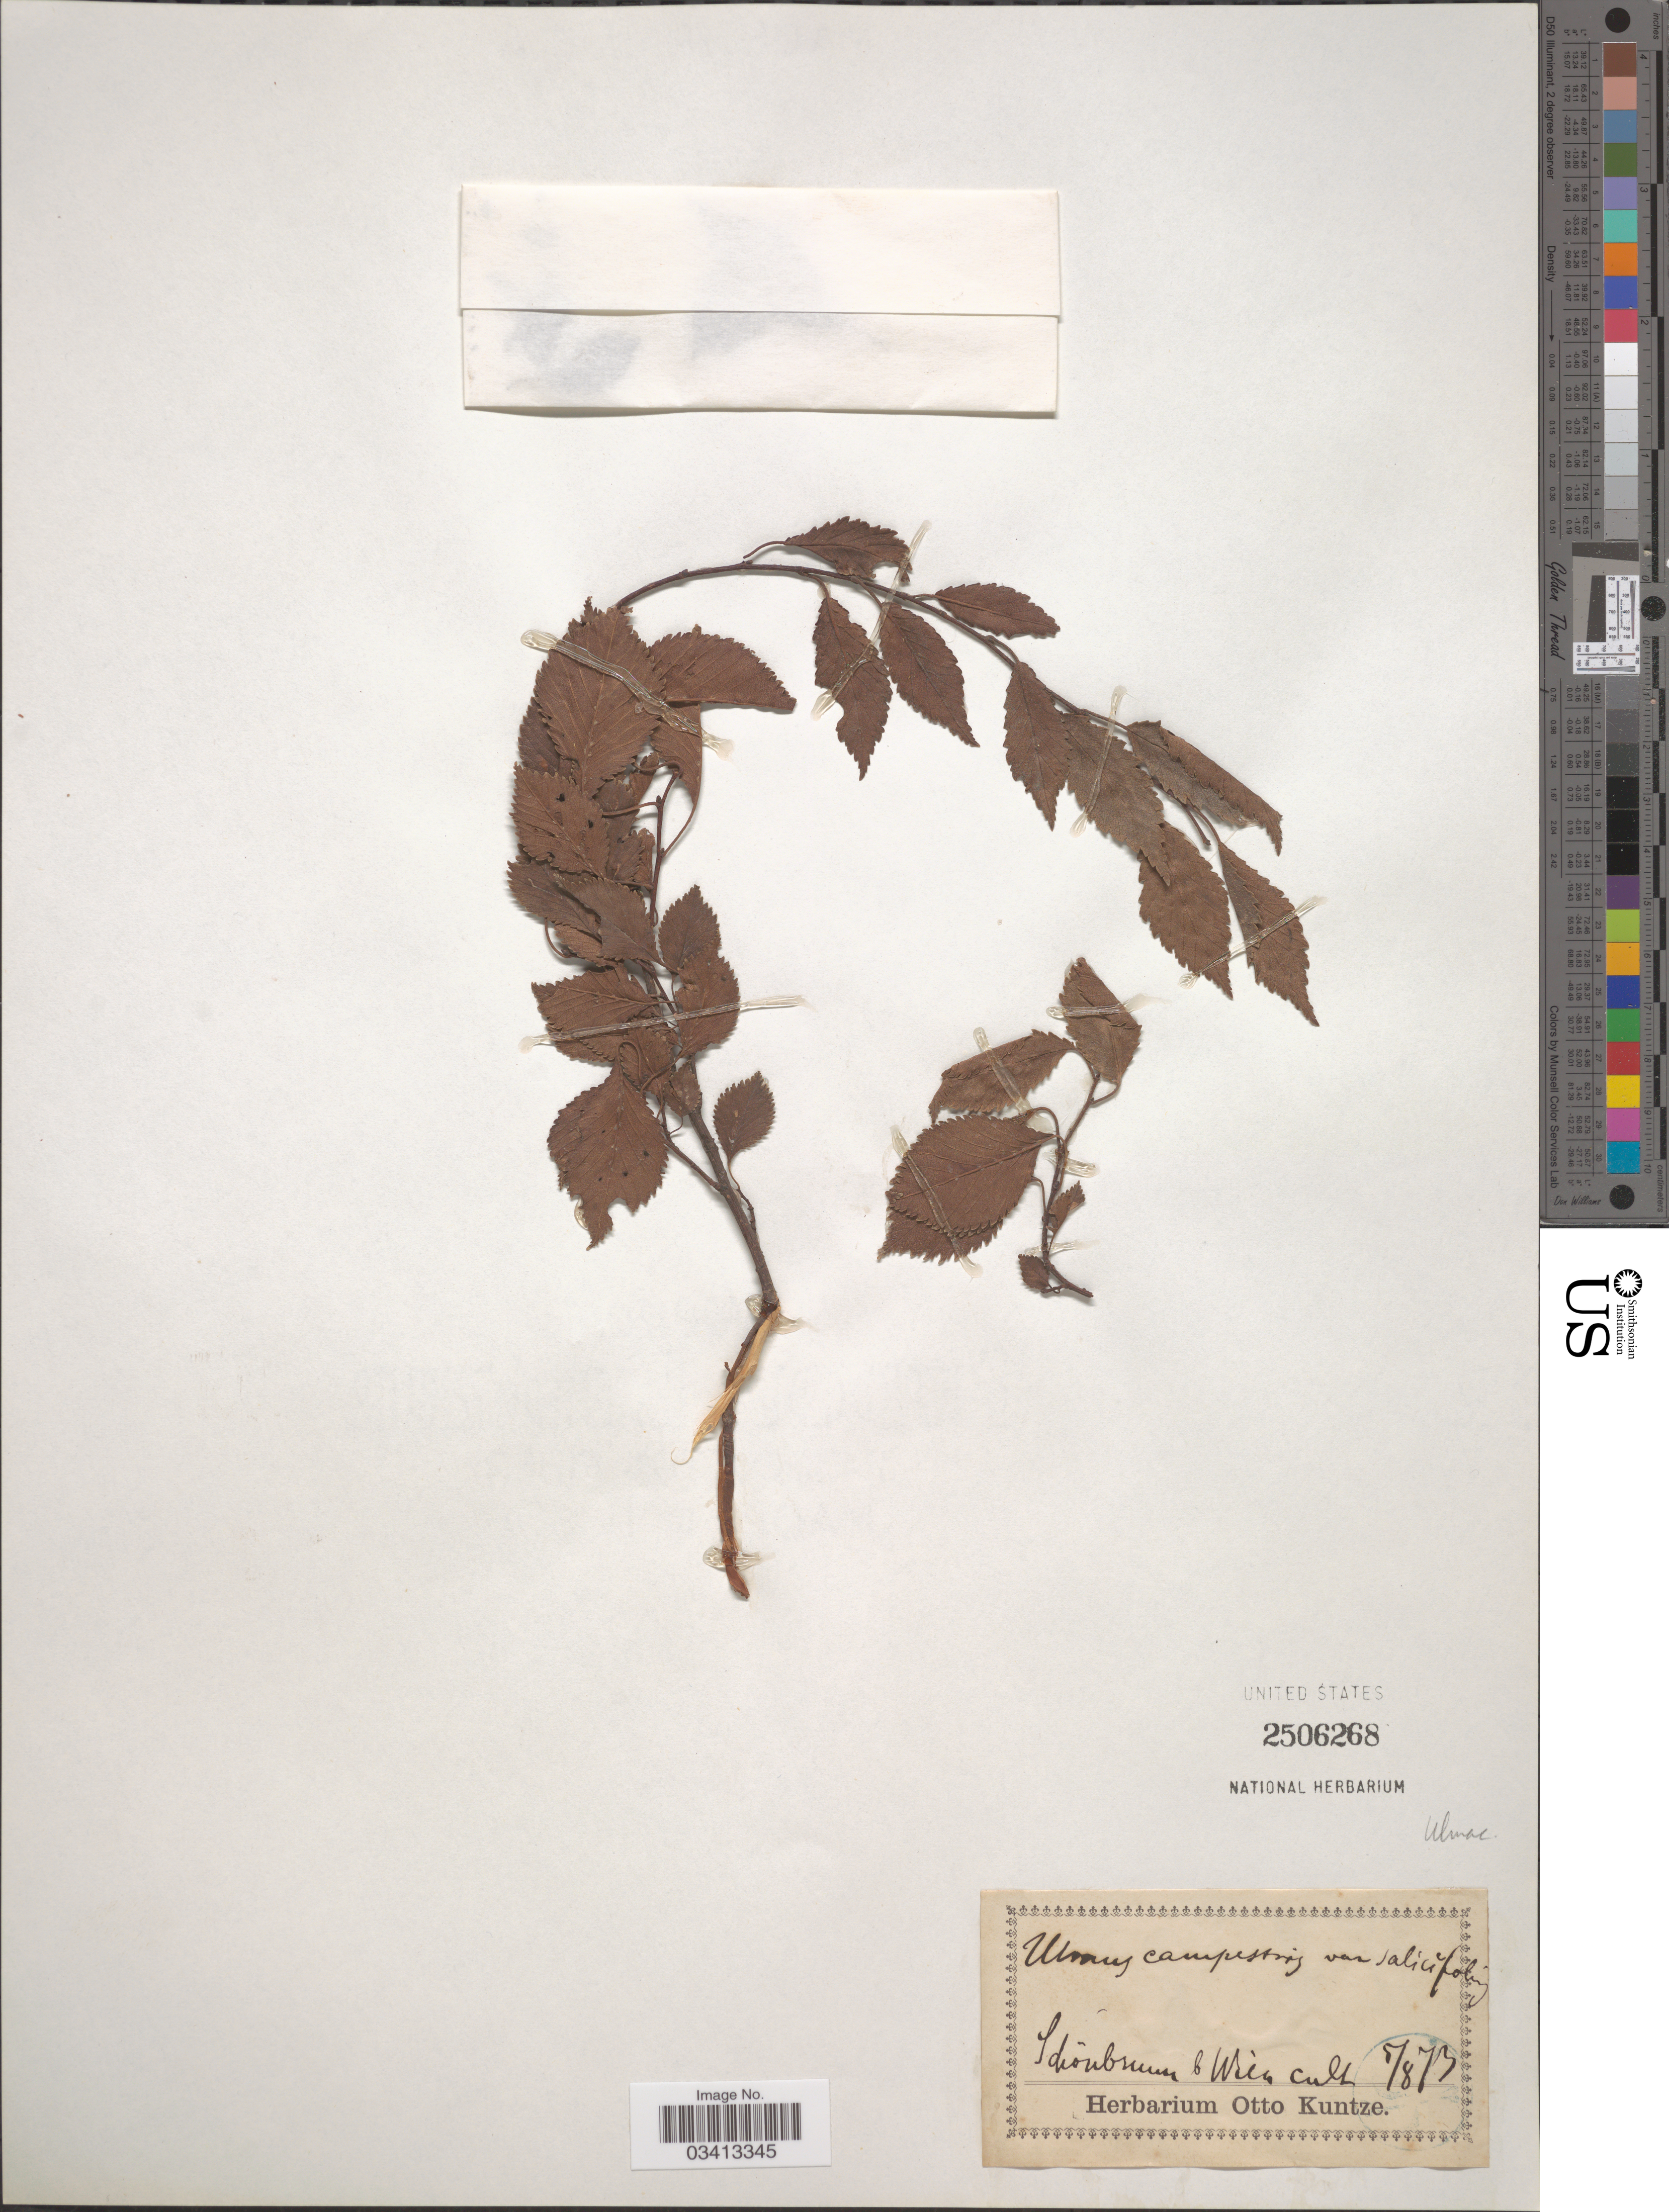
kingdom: Plantae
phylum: Tracheophyta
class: Magnoliopsida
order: Rosales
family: Ulmaceae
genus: Ulmus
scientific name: Ulmus campestris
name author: L.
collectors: ex herb. Otto Kuntze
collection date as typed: Transcribed d/m/y: 8/8/73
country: Austria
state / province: Wien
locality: Schonbrunn b Wien.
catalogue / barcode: US 2506268